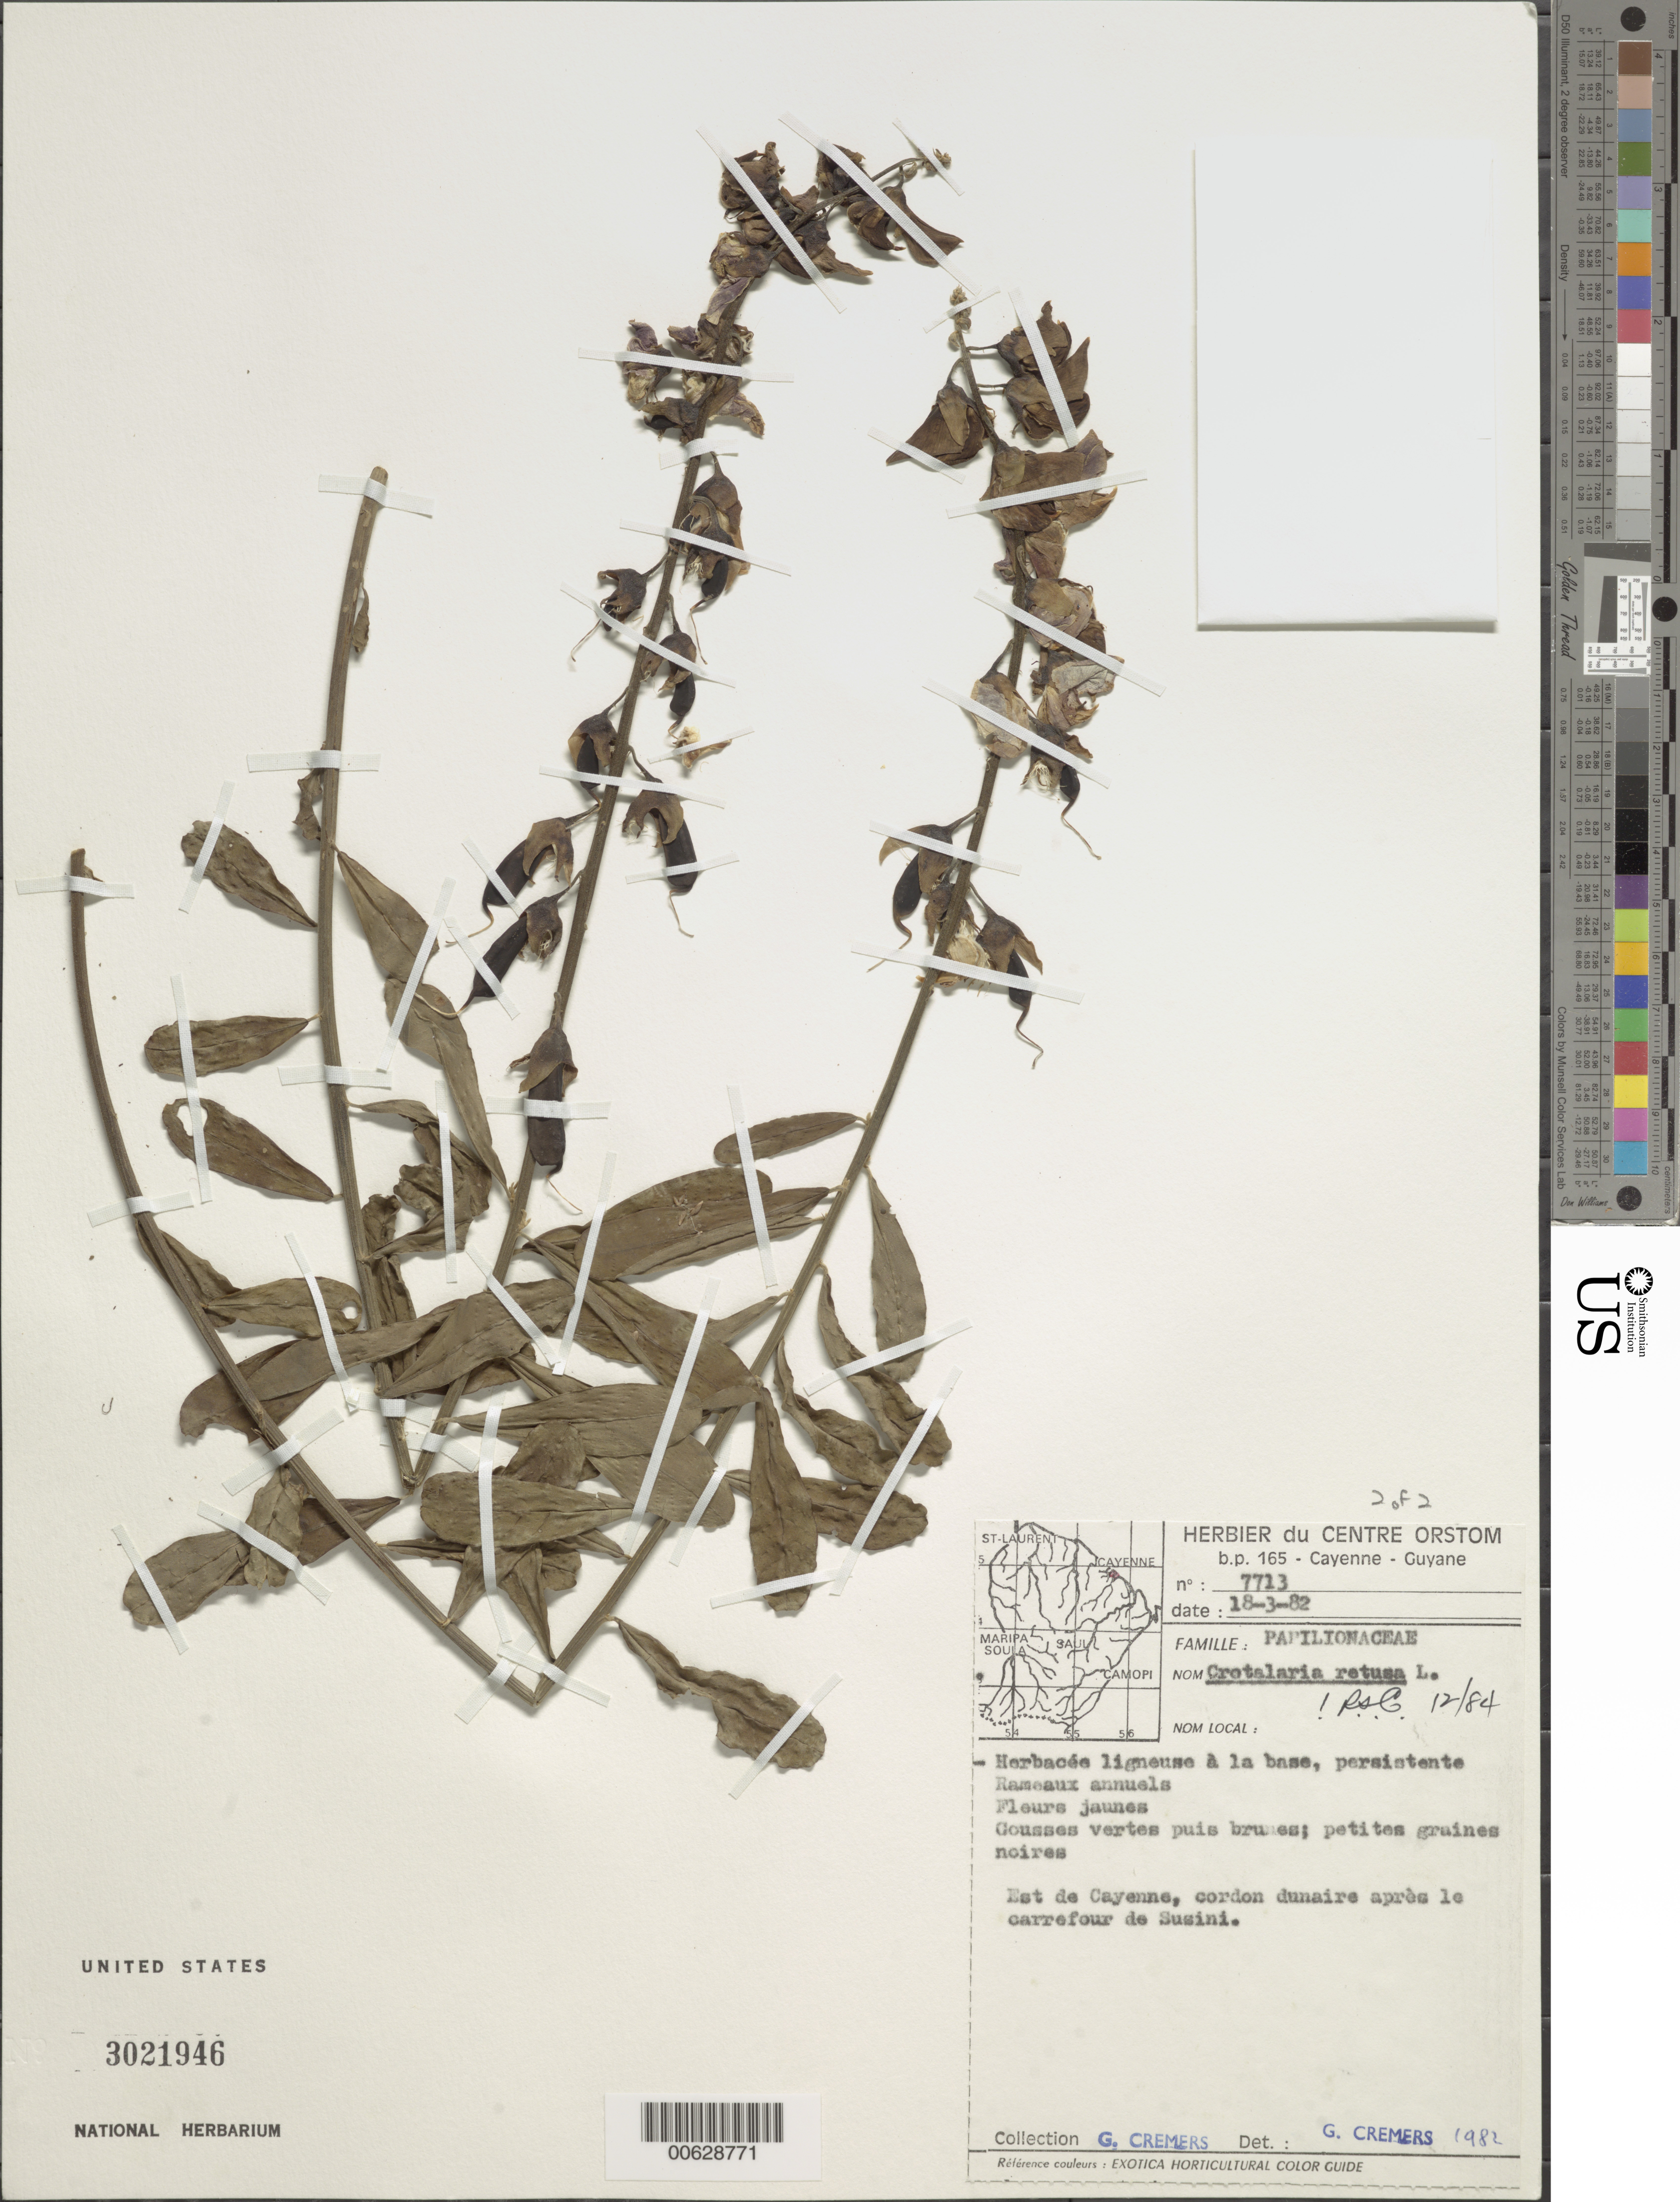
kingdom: Plantae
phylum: Tracheophyta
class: Magnoliopsida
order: Fabales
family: Fabaceae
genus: Crotalaria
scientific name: Crotalaria retusa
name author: L.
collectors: G. Cremers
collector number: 7713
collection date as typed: Transcribed d/m/y: 18/3/82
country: French Guiana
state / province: Cayenne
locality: Est de Cayenne, apres le carrefour de Susini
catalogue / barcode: US 3021946